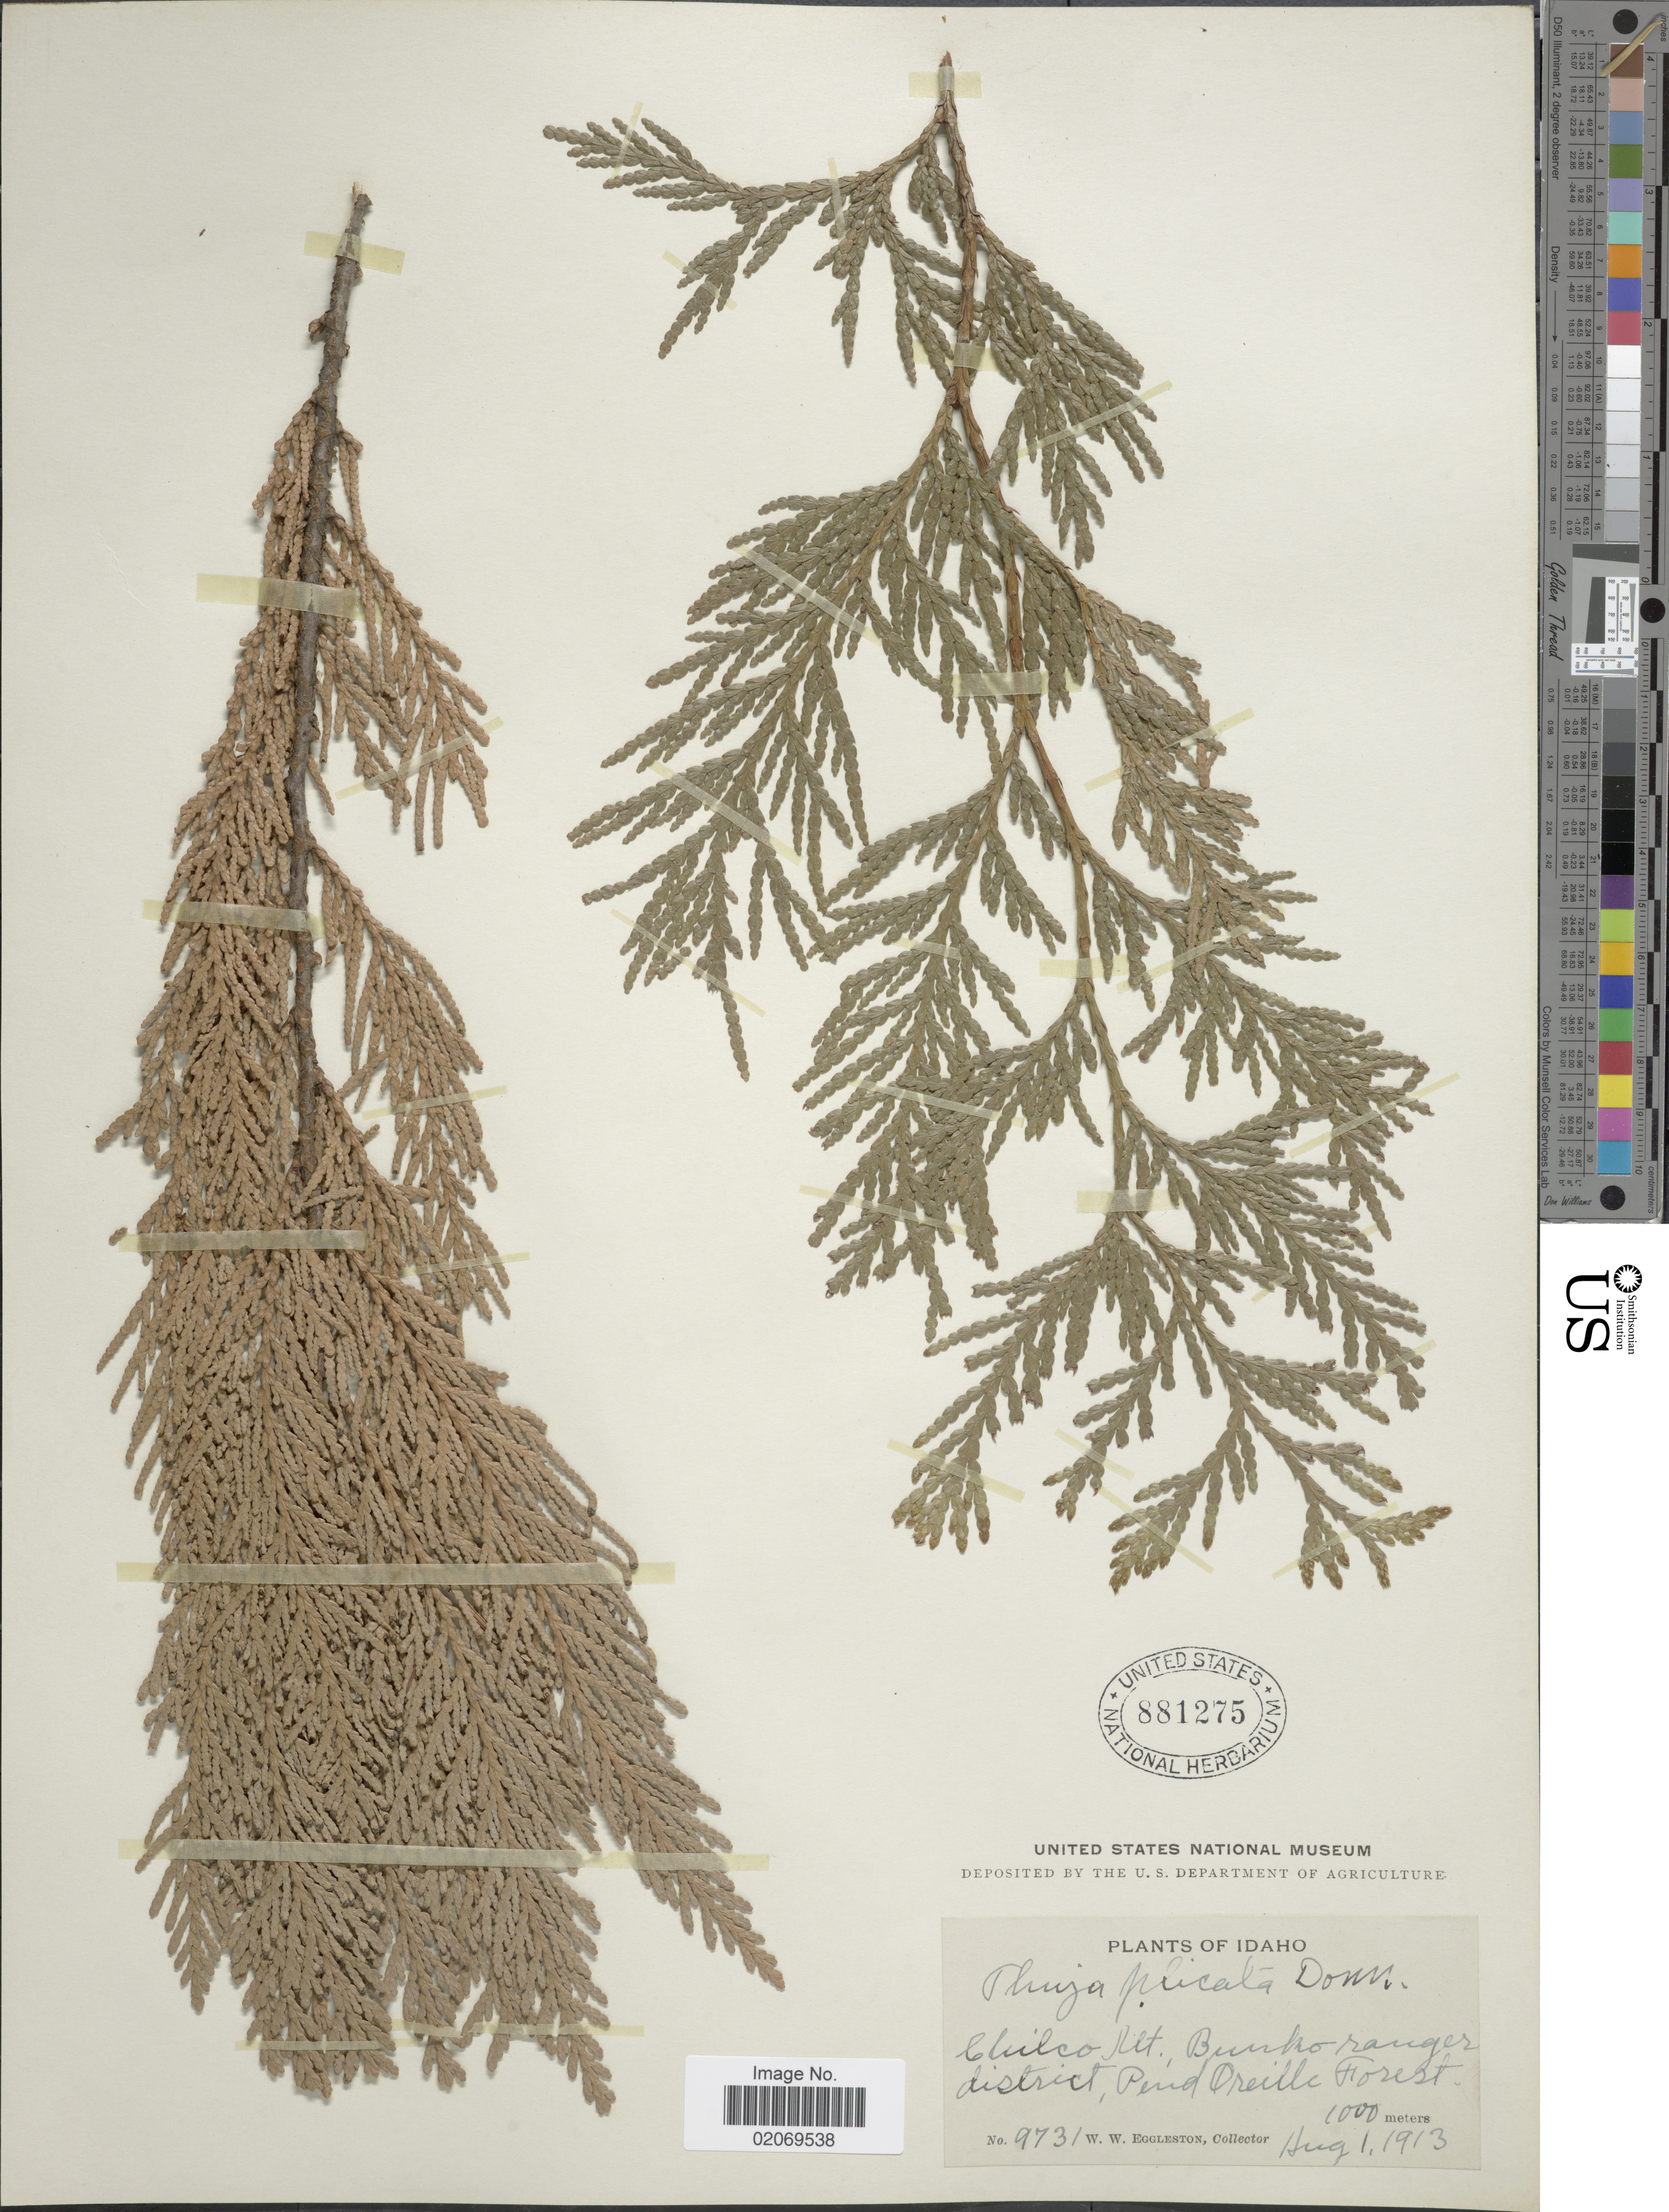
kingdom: Plantae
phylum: Tracheophyta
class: Pinopsida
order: Pinales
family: Cupressaceae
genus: Thuja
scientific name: Thuja plicata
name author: Donn & D. Don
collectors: W. W. Eggleston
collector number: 9731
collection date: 1913-08-01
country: United States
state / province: Idaho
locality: Chilco Mt., Bunho ranger district, pend Oreille Forest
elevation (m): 1000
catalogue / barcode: US 881275